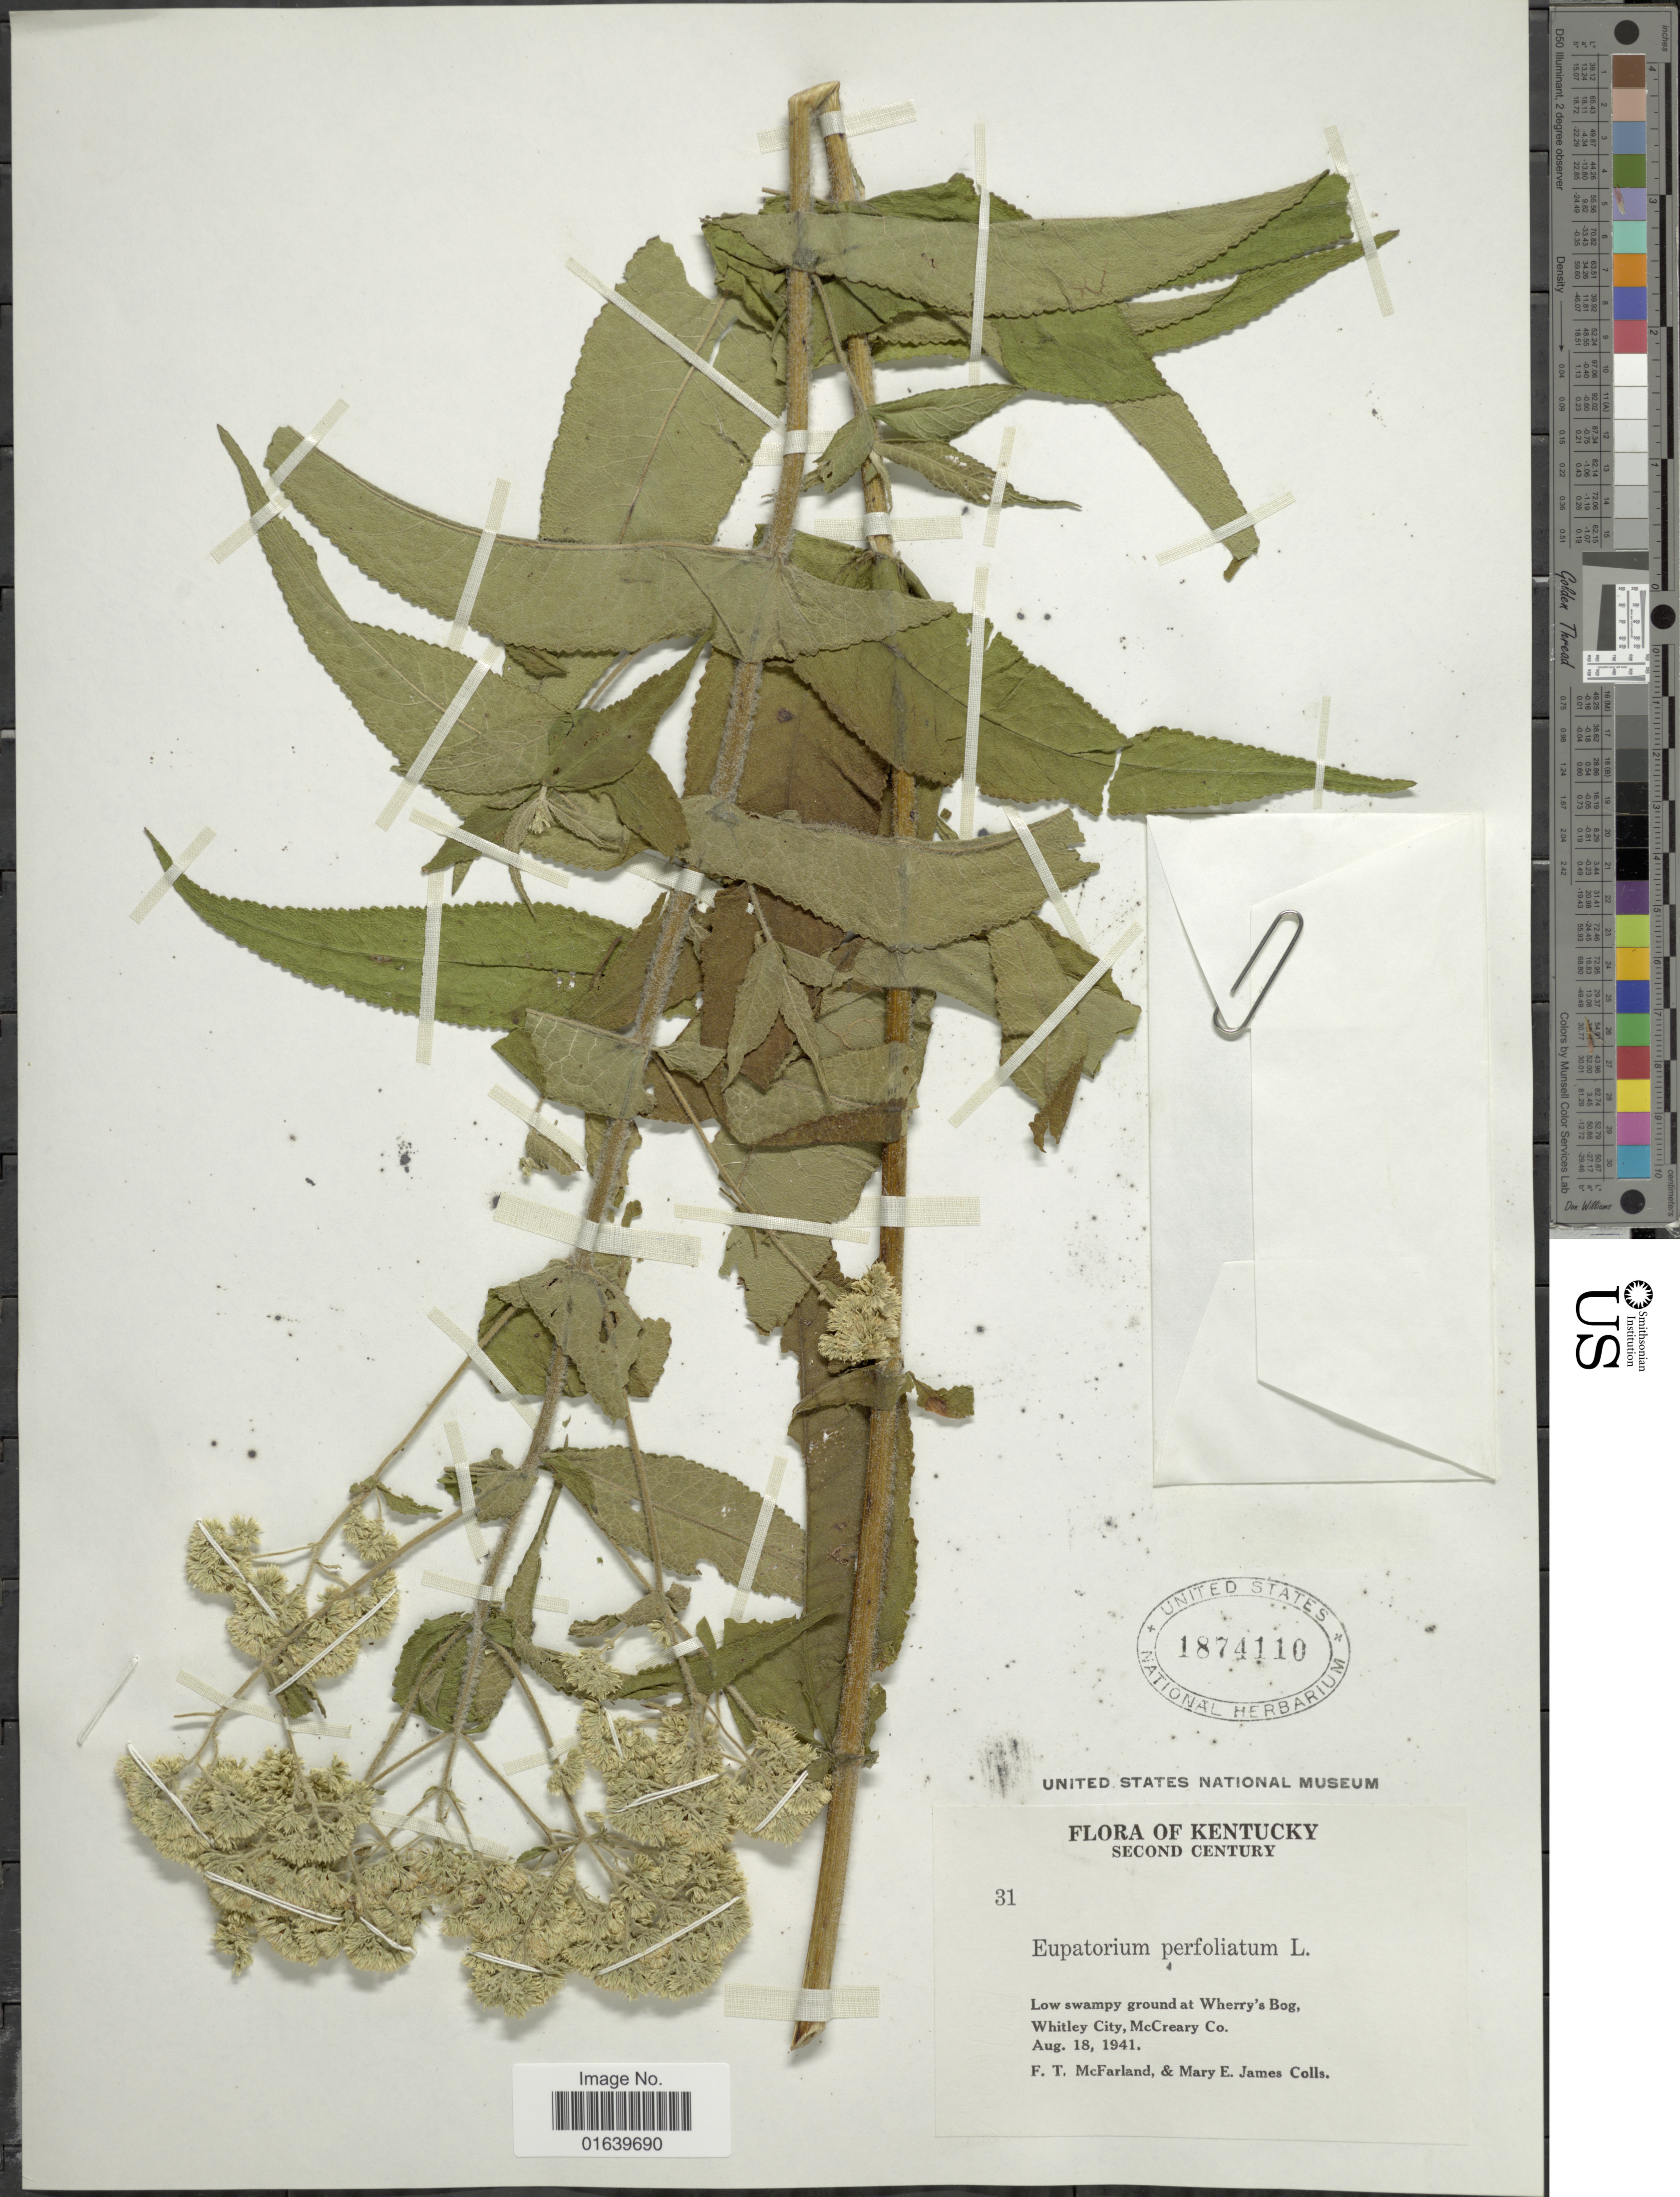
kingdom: Plantae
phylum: Tracheophyta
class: Magnoliopsida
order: Asterales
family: Asteraceae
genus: Eupatorium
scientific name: Eupatorium perfoliatum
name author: L.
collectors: F. McFarland & M. James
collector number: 31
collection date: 1941-08-18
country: United States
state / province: Kentucky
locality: Second Century, low swampy ground at Wherry's Bog, Whitley City, McCreary Co.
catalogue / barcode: US 1874110